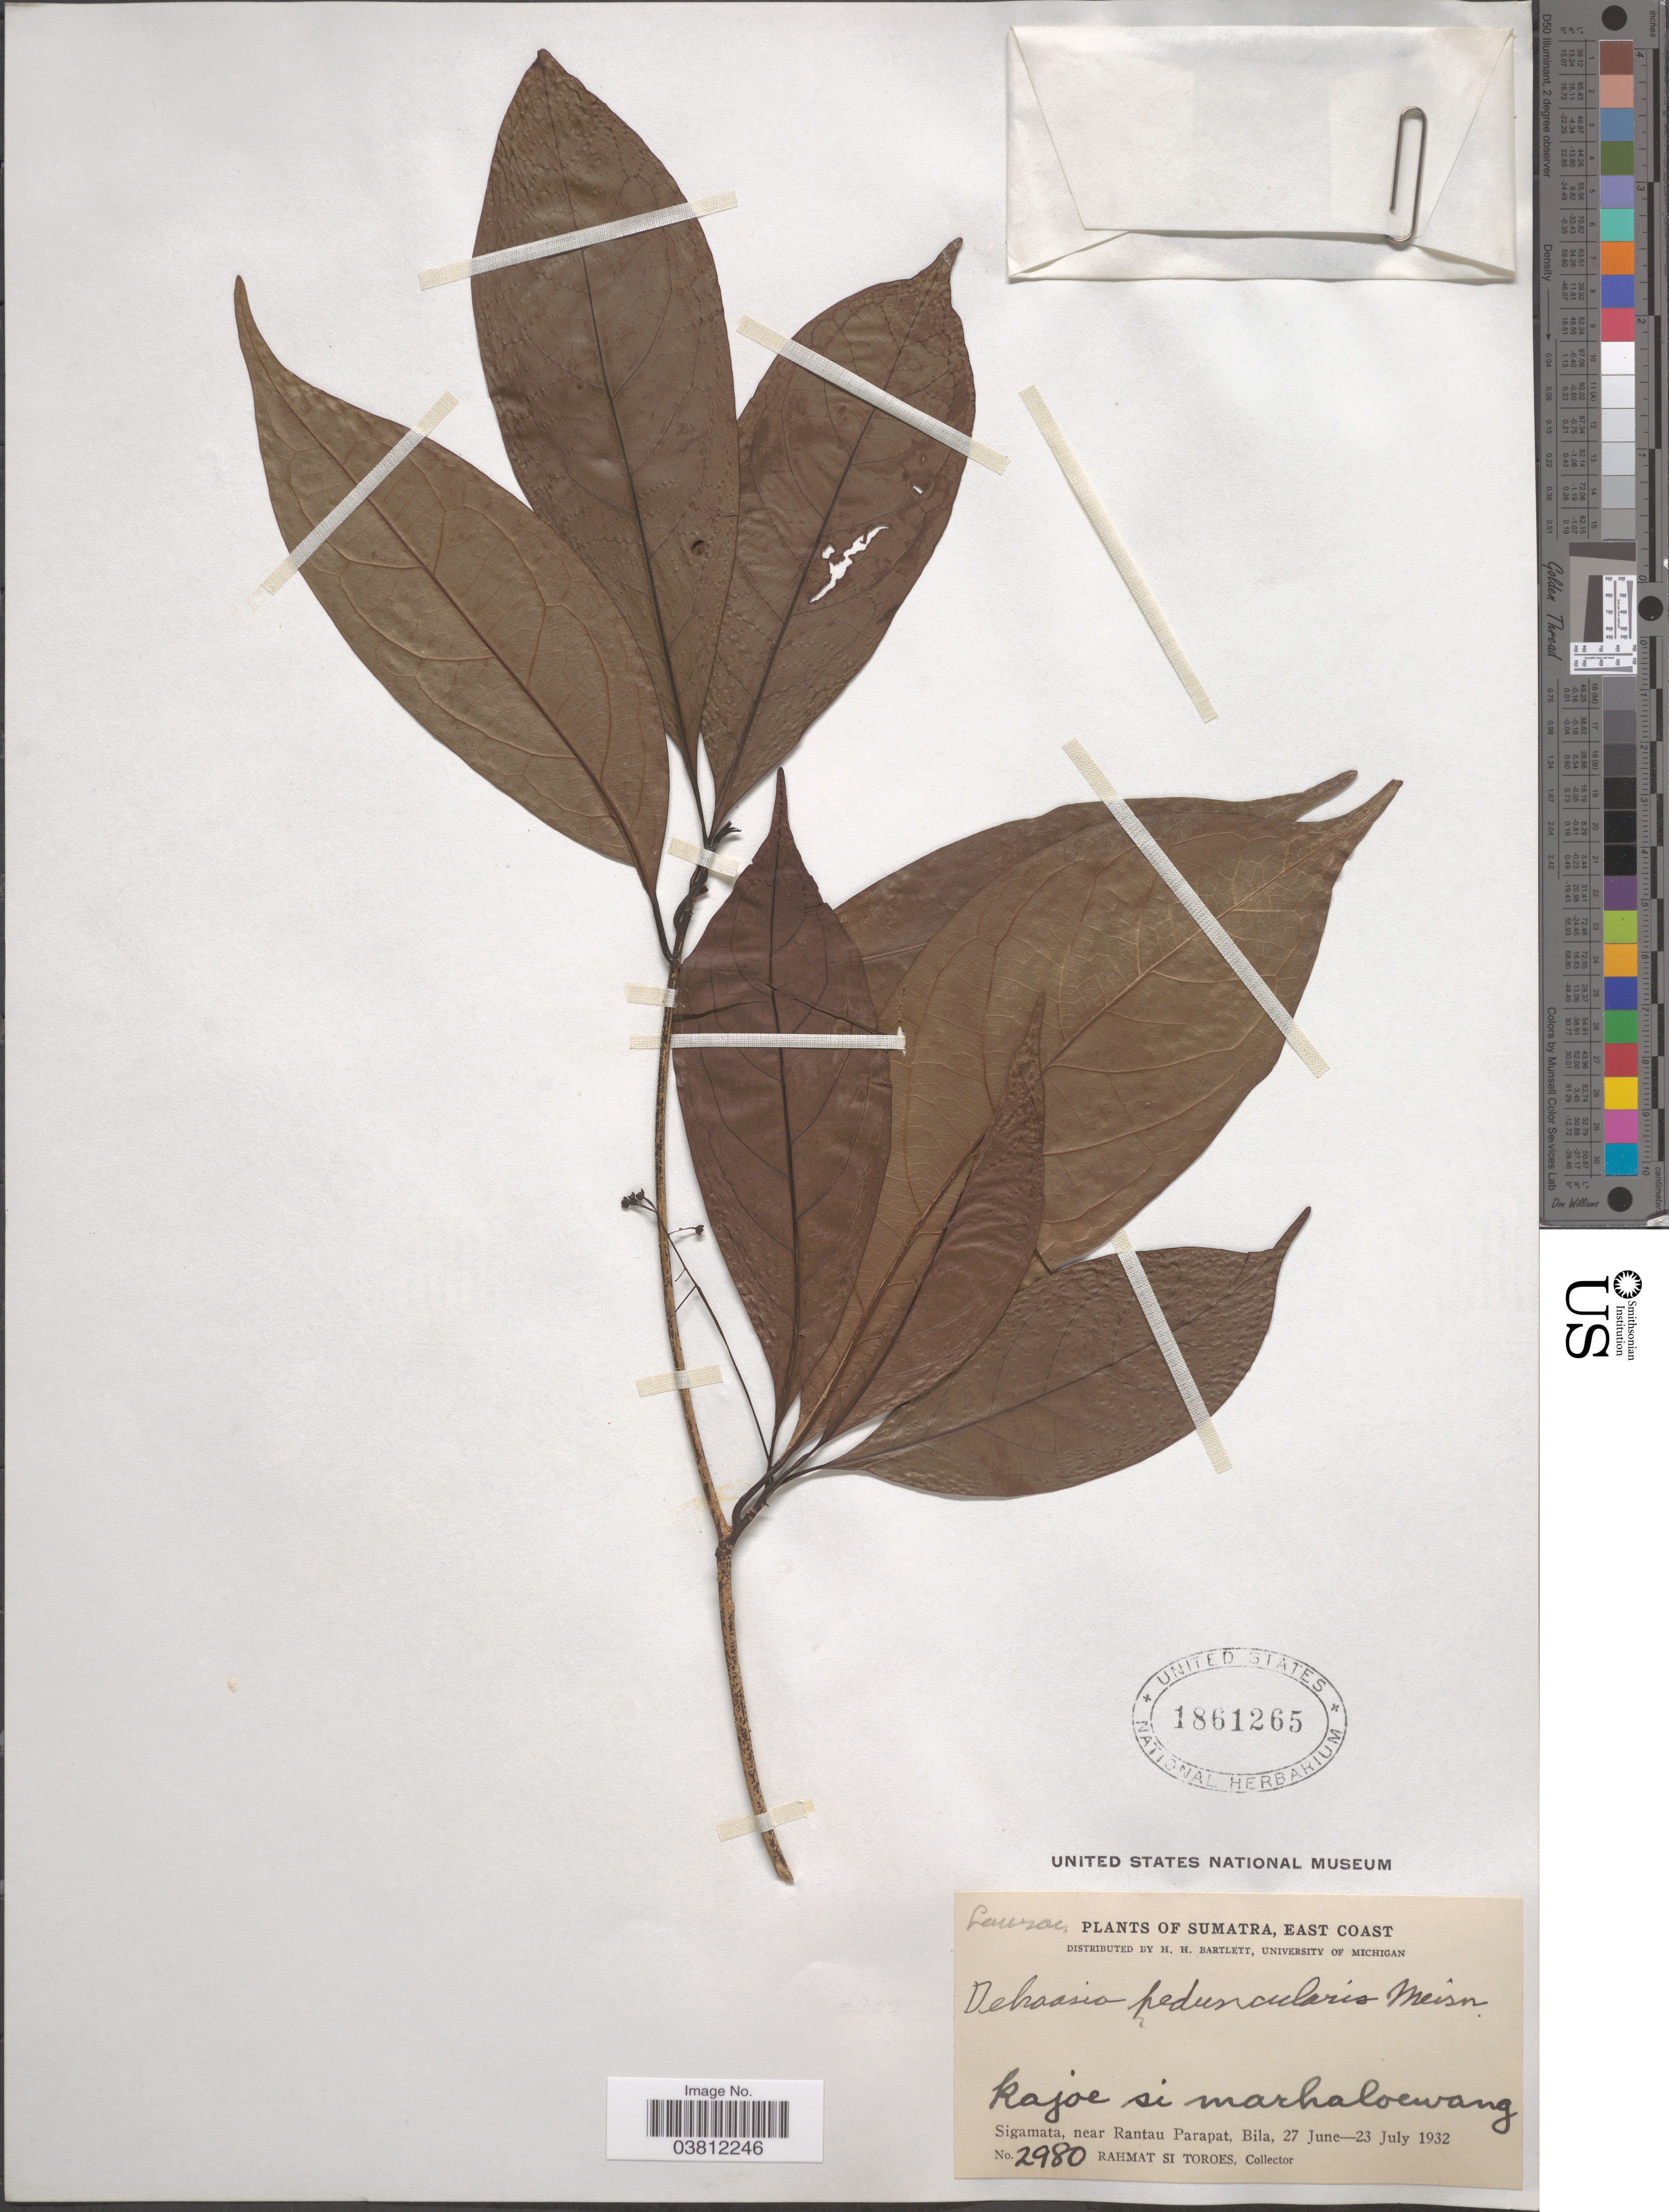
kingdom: Plantae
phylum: Tracheophyta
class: Magnoliopsida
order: Laurales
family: Lauraceae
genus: Dehaasia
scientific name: Dehaasia peduncularis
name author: Meisn.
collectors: Rahmat Si Boeea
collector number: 2980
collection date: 1932-06-27/1932-07-23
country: Indonesia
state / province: Sumatra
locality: East Coast. Sigamata, near Rantau Parapat, Bila.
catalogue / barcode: US 1861265